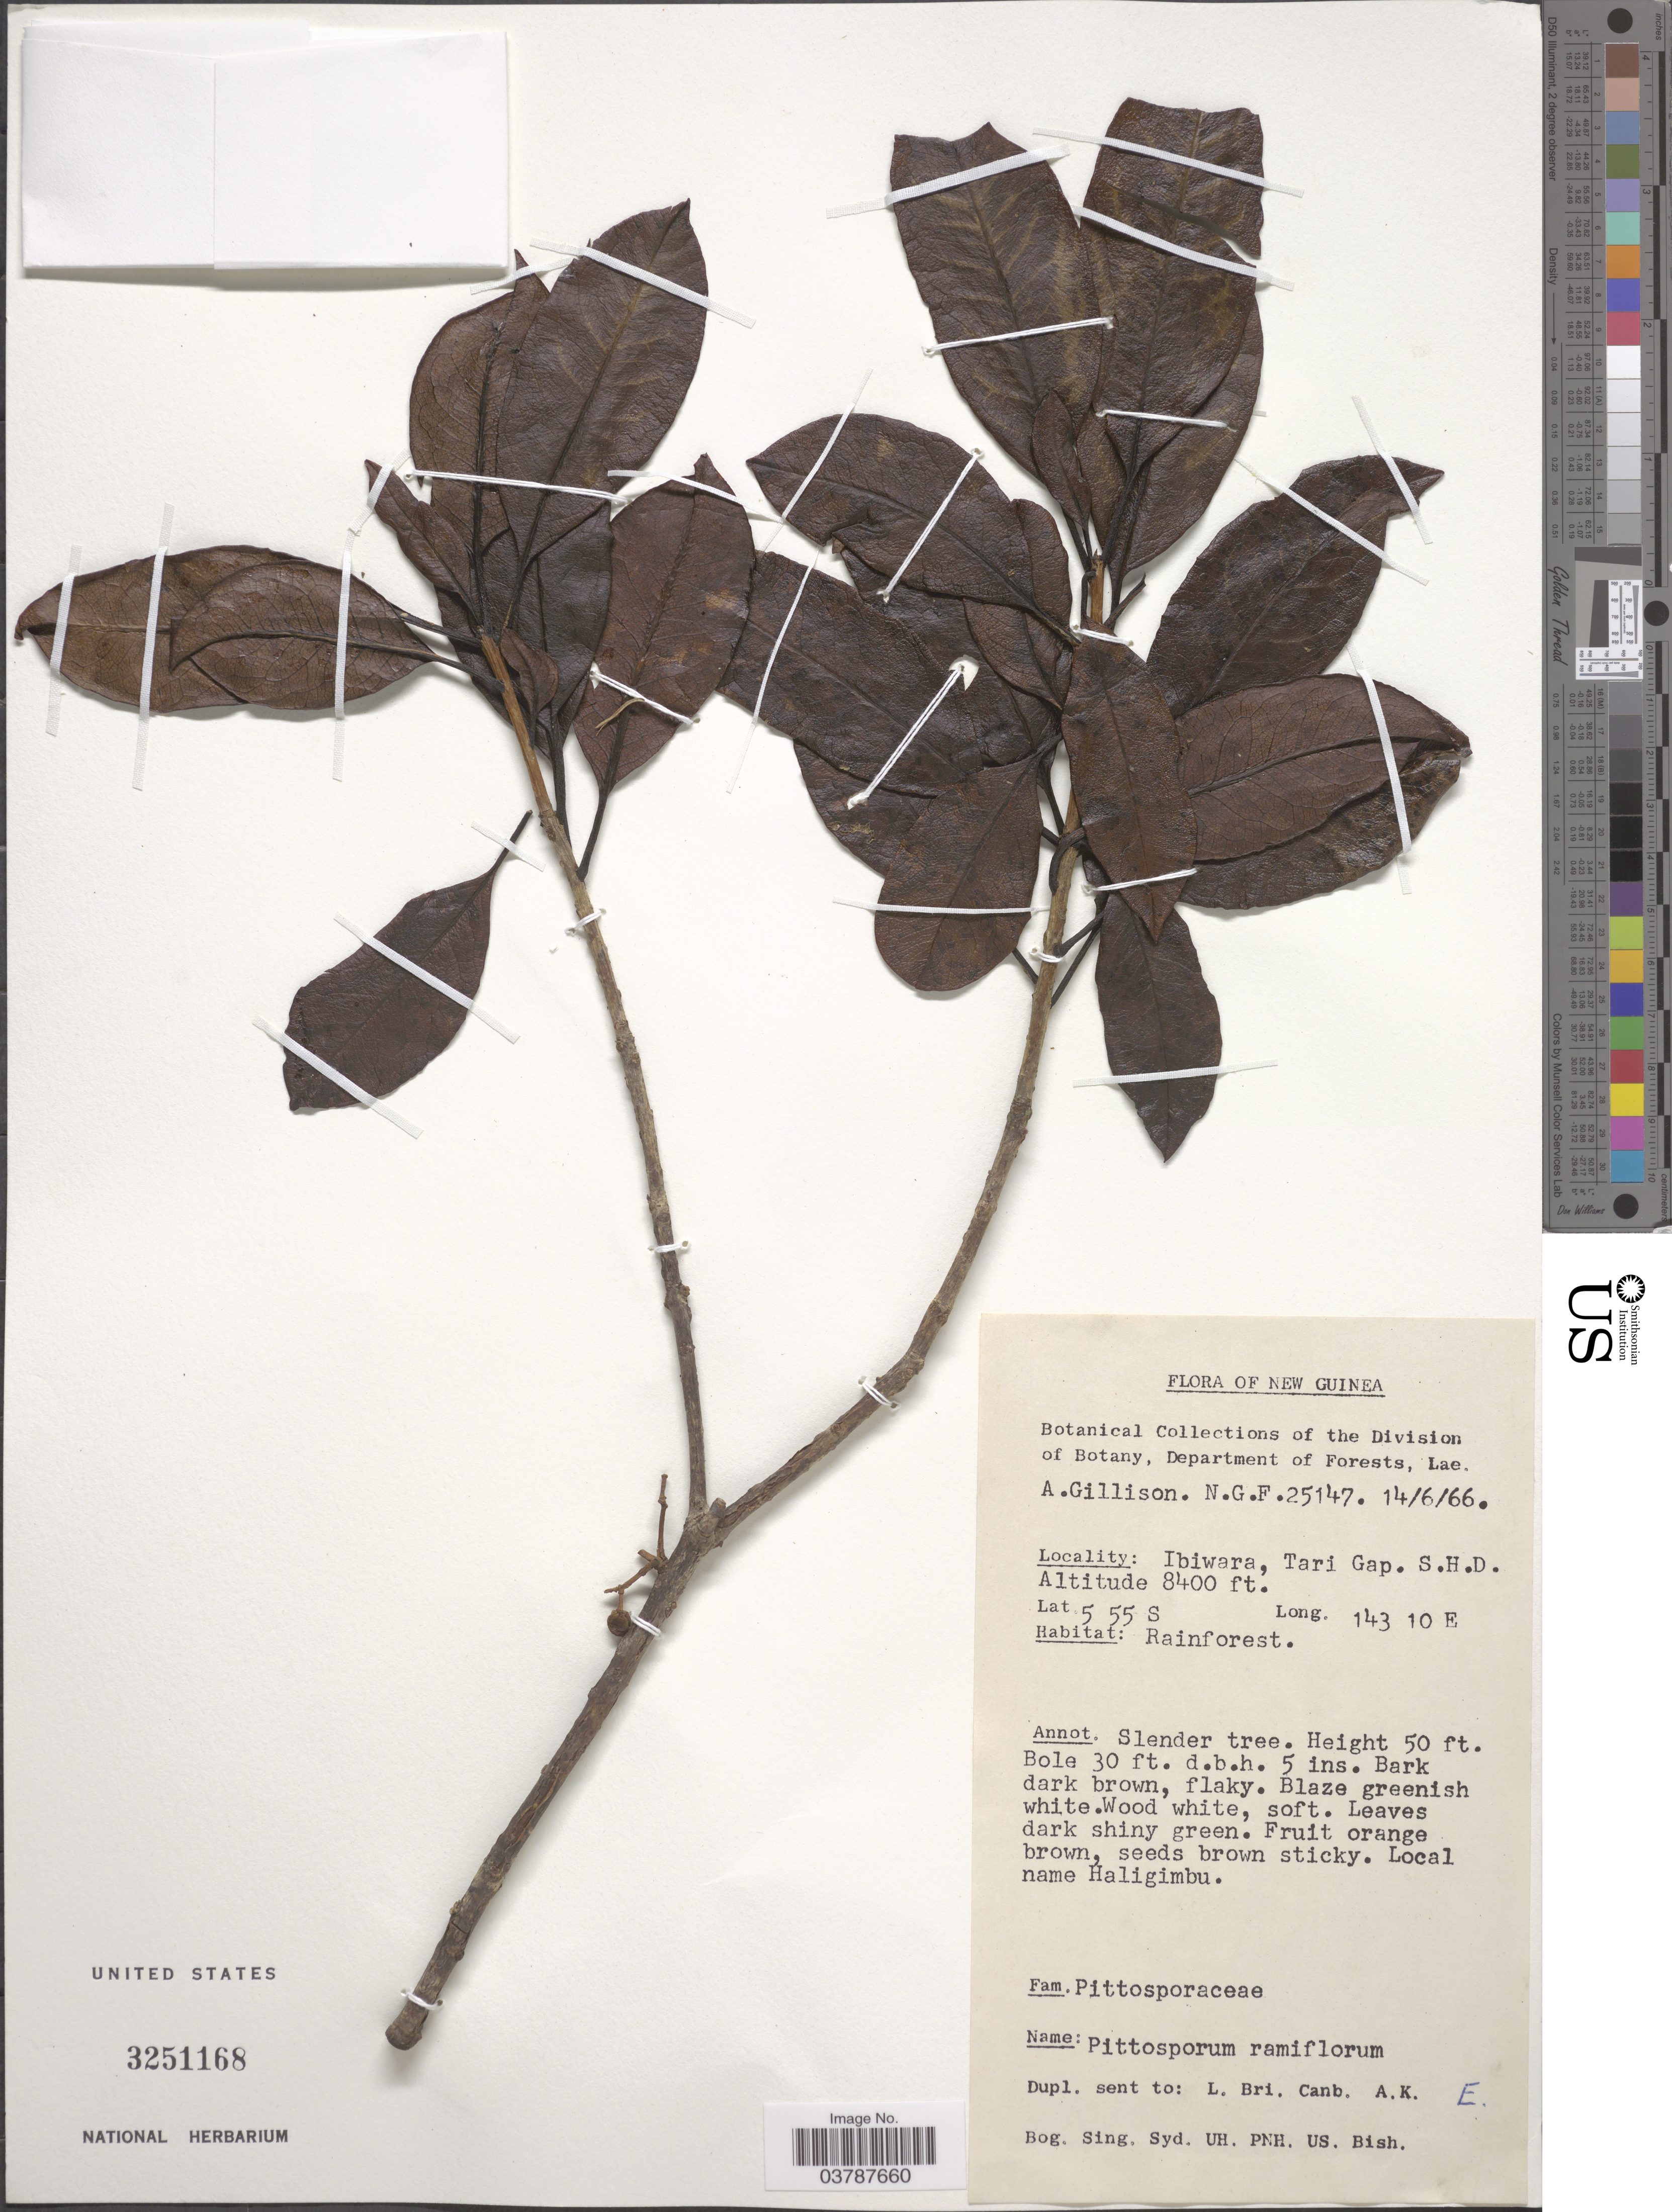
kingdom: Plantae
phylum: Tracheophyta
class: Magnoliopsida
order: Apiales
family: Pittosporaceae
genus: Pittosporum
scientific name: Pittosporum ramiflorum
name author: (Zoll. & Mor.) Zoll.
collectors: A. Gillison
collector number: NGF25147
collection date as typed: Transcribed d/m/y: 14/6/66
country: Papua New Guinea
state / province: Southern Highlands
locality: New Guinea. Ibiwara, Tari Gap. S.H.D.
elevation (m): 2560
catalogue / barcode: US 3251168